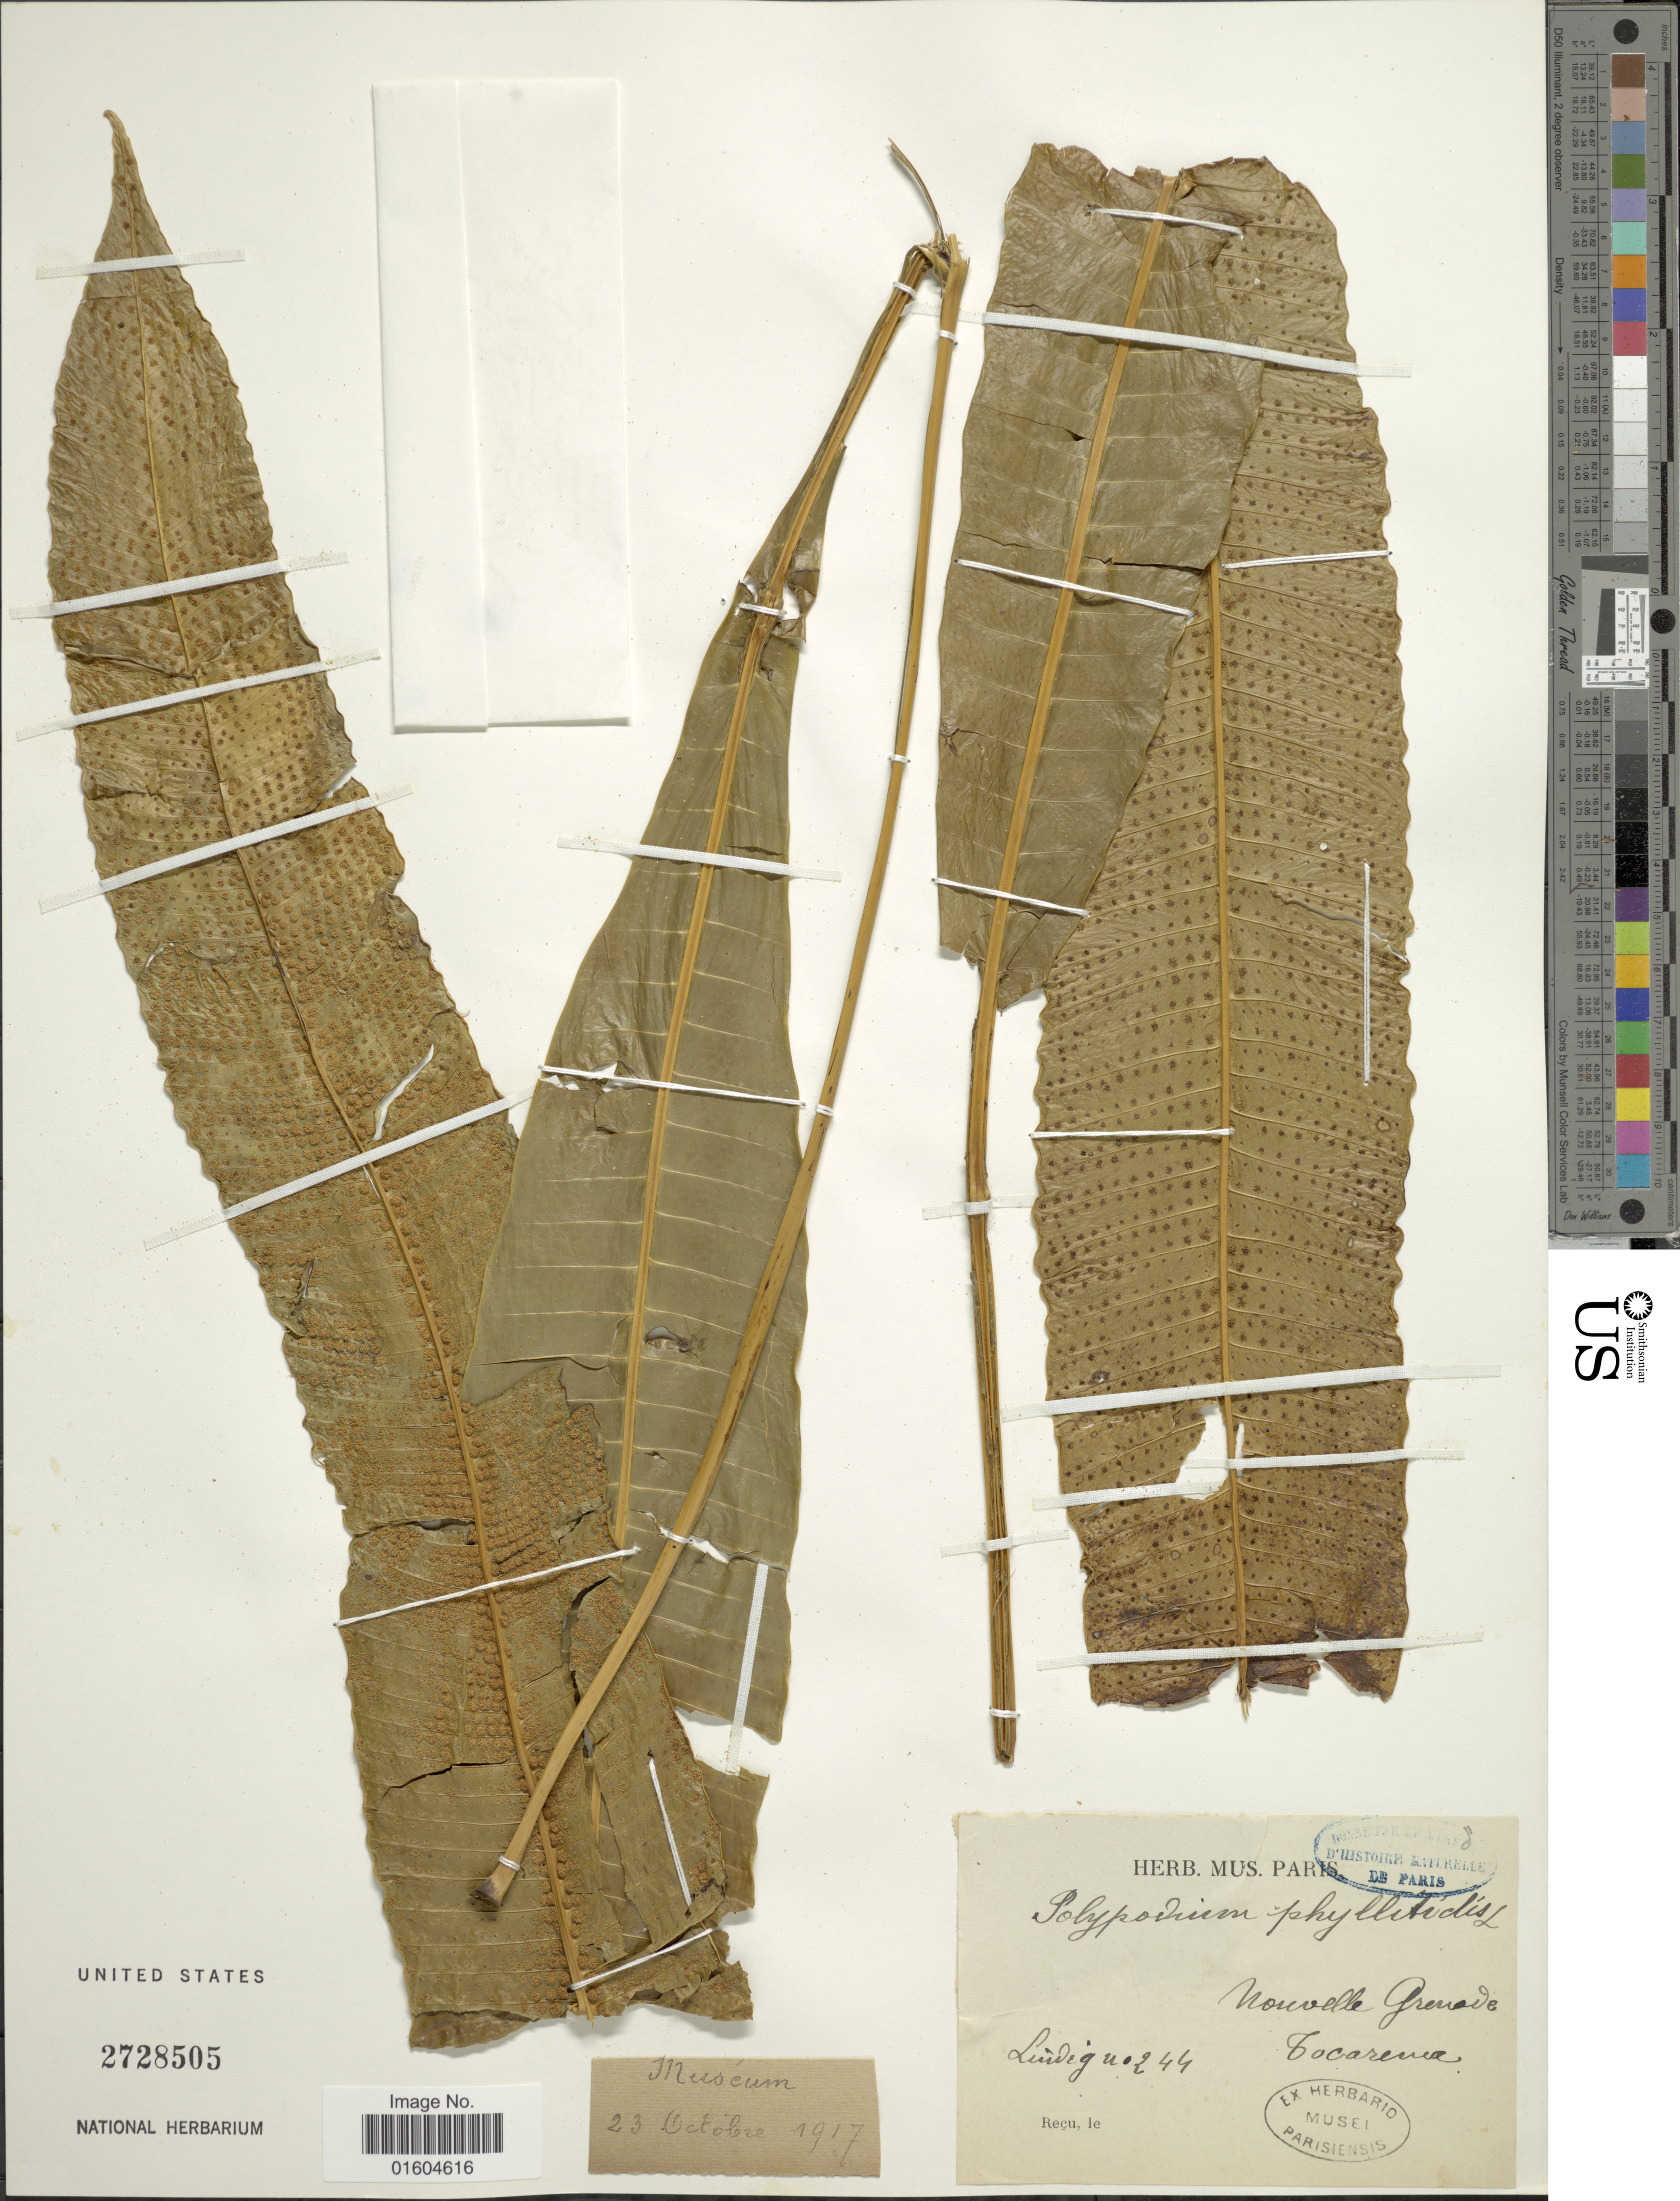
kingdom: Plantae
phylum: Tracheophyta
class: Polypodiopsida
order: Polypodiales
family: Polypodiaceae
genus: Campyloneurum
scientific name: Campyloneurum phyllitidis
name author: (L.) C. Presl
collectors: -. Lindig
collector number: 244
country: Colombia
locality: Nouvelle Grenade, Tocarema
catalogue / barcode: US 2728505